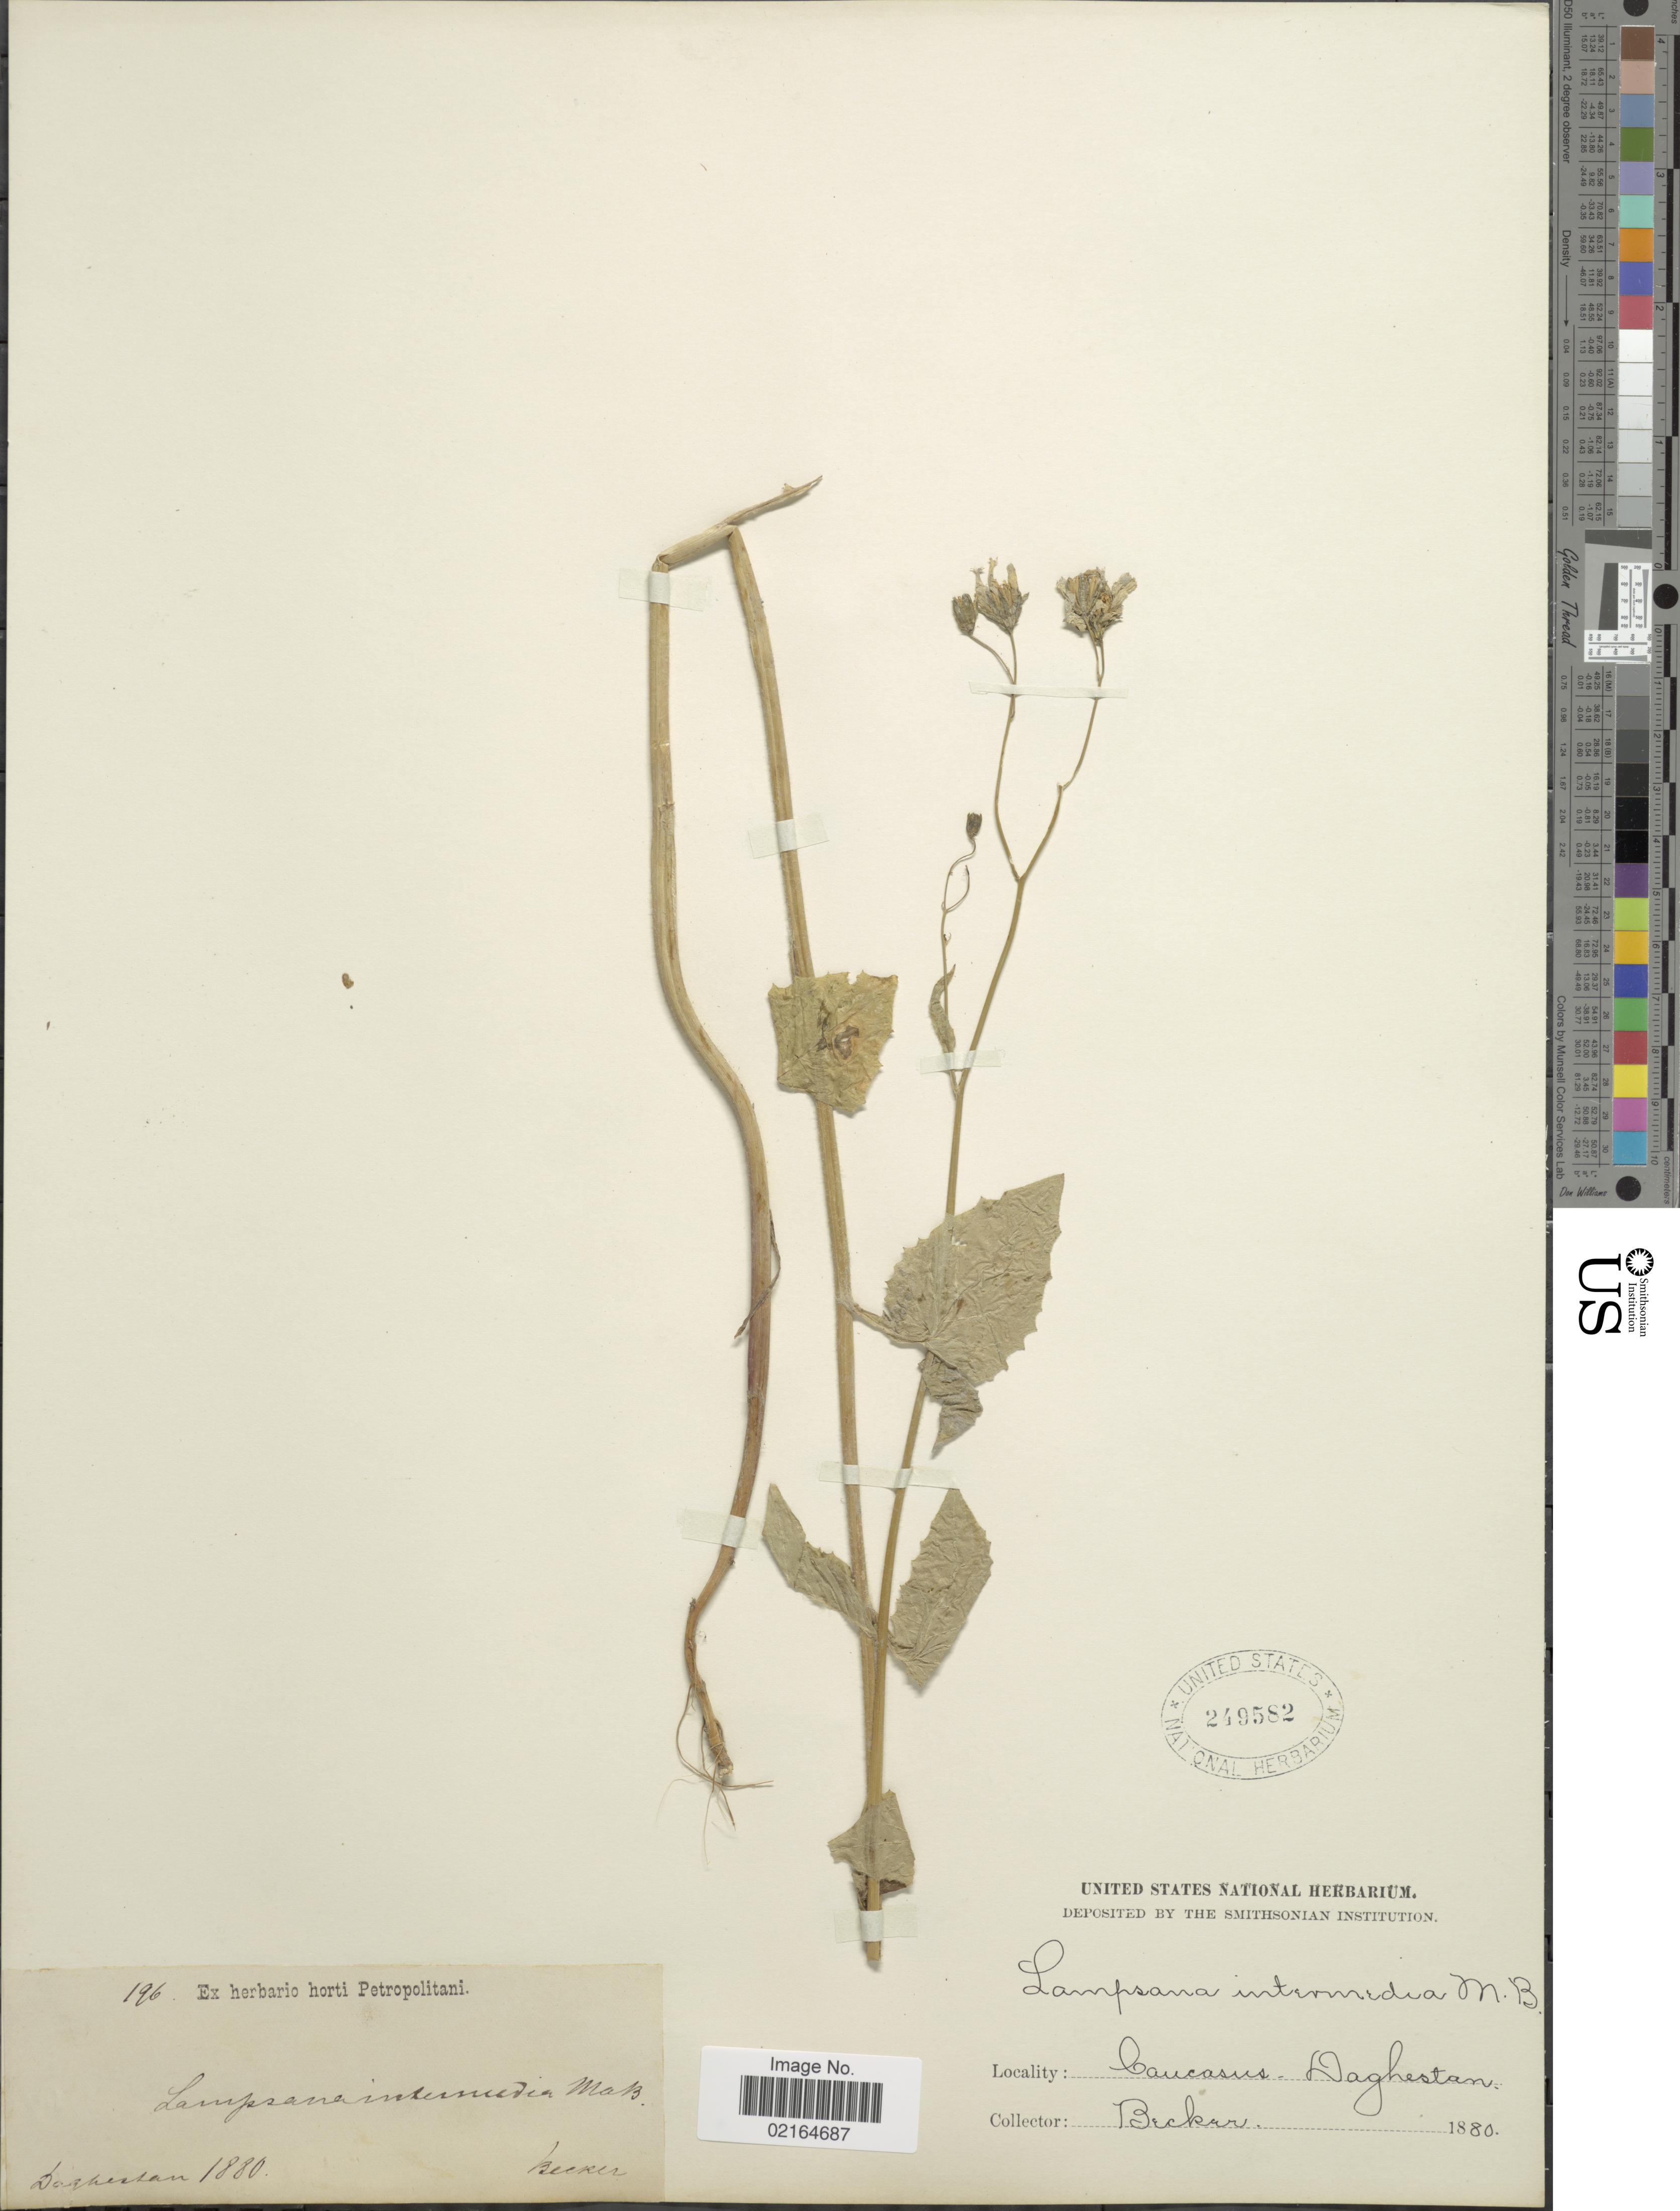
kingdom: Plantae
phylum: Tracheophyta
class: Magnoliopsida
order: Asterales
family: Asteraceae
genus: Lapsana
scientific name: Lapsana intermedia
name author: M. Bieb.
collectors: -. Becker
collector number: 196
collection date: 1880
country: Russian Federation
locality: Caucasus, Daghestan.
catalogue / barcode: US 249582